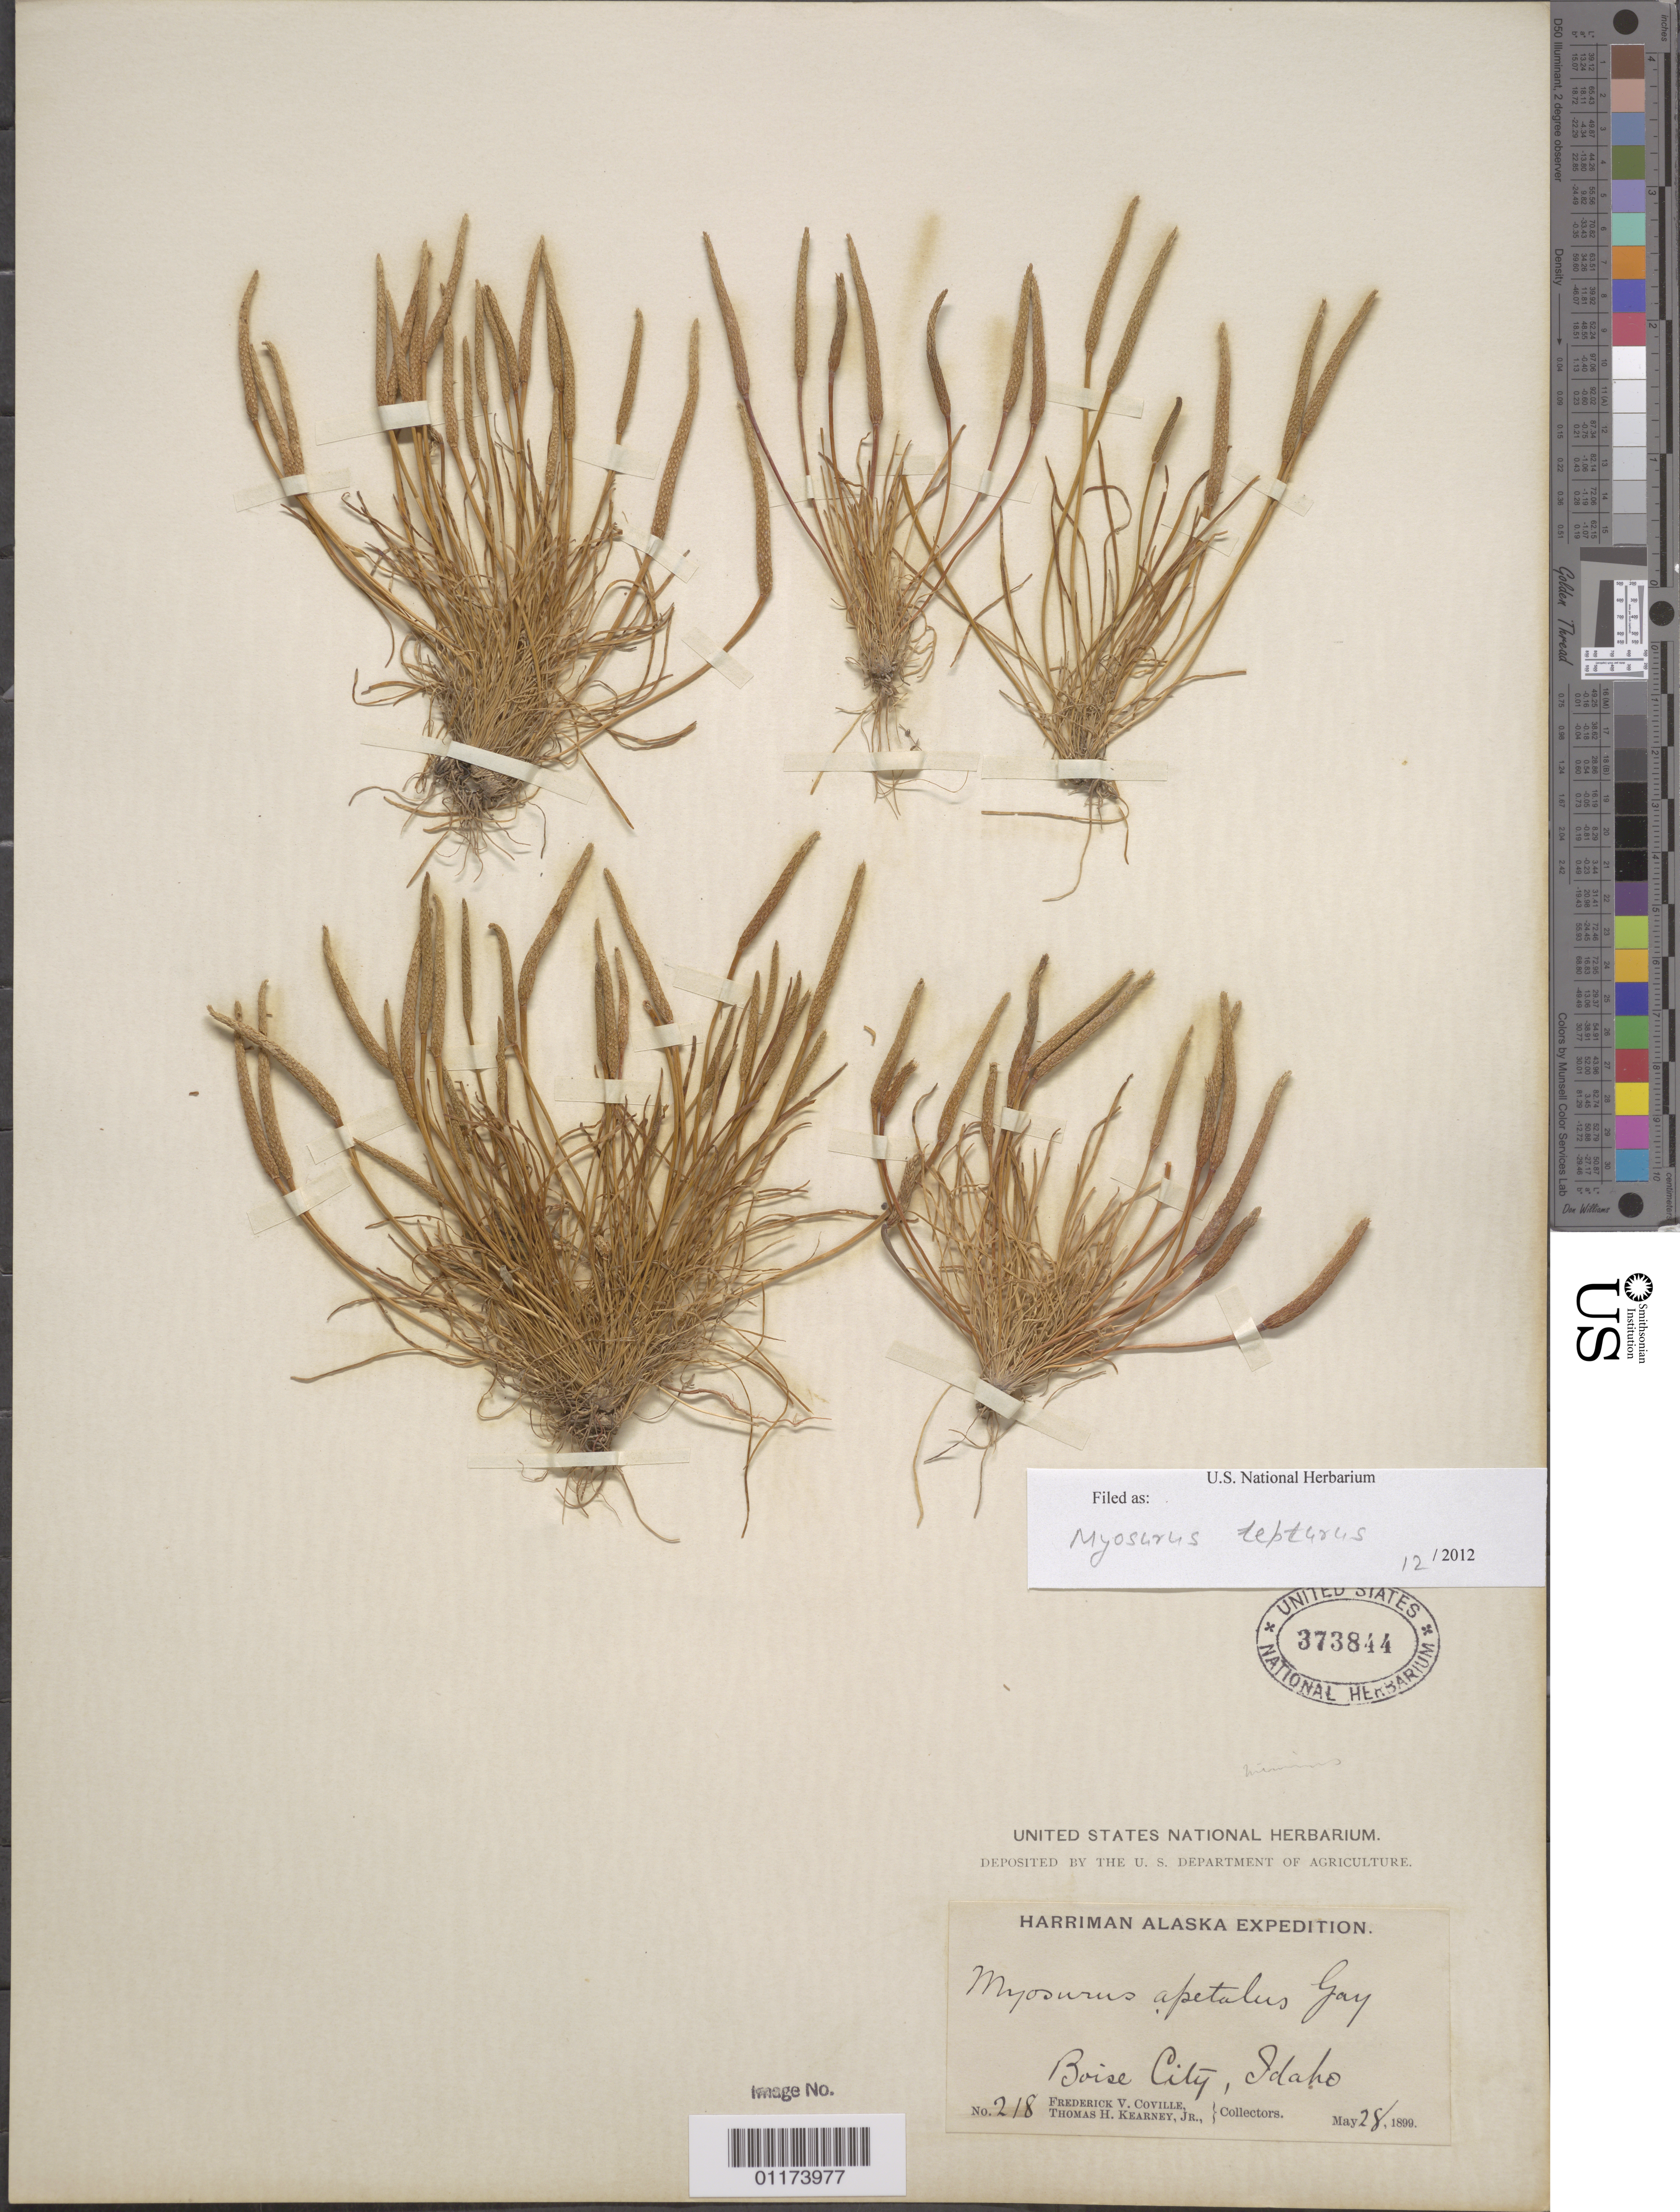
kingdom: Plantae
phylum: Tracheophyta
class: Magnoliopsida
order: Ranunculales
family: Ranunculaceae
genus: Myosurus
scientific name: Myosurus lepturus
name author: (A. Gray) Howell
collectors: F. V. Coville & T. H. Kearney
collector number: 218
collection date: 1899-05-28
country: United States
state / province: Idaho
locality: Boise City.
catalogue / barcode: US 373844